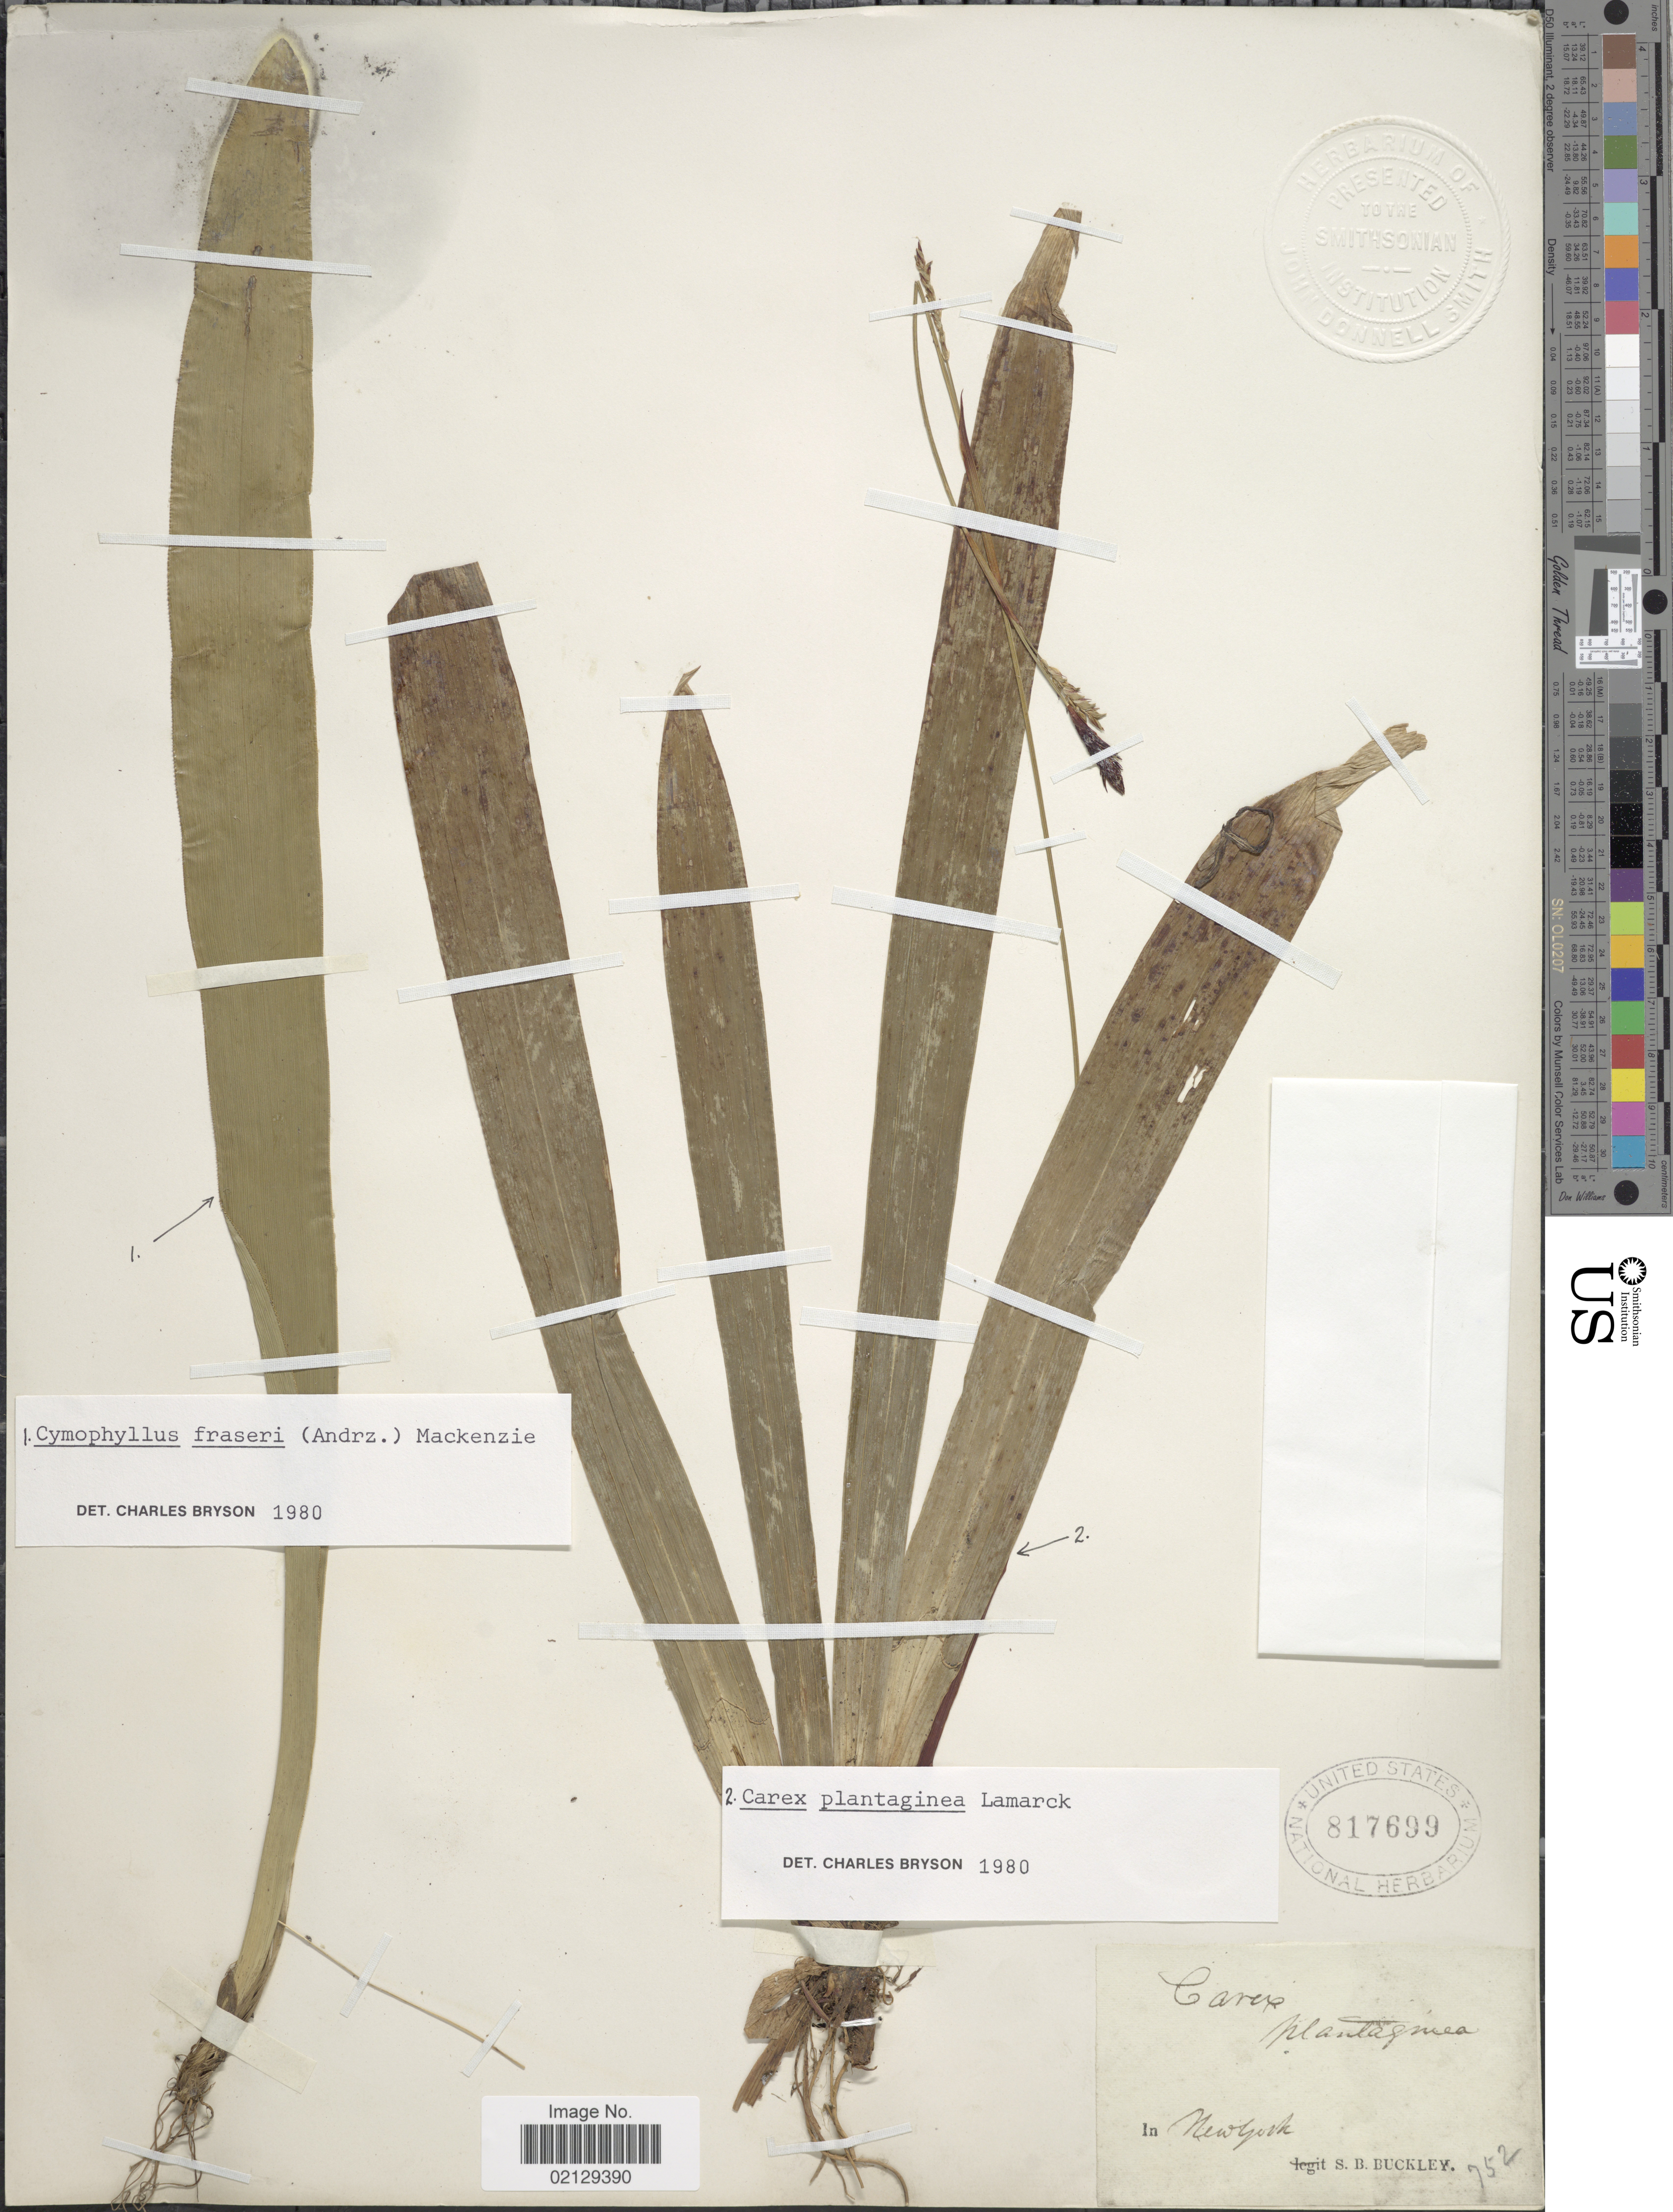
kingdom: Plantae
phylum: Tracheophyta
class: Liliopsida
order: Poales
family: Cyperaceae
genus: Carex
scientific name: Carex plantaginea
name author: Lam.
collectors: S. B. Buckley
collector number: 752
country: United States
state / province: New York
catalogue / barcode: US 817699